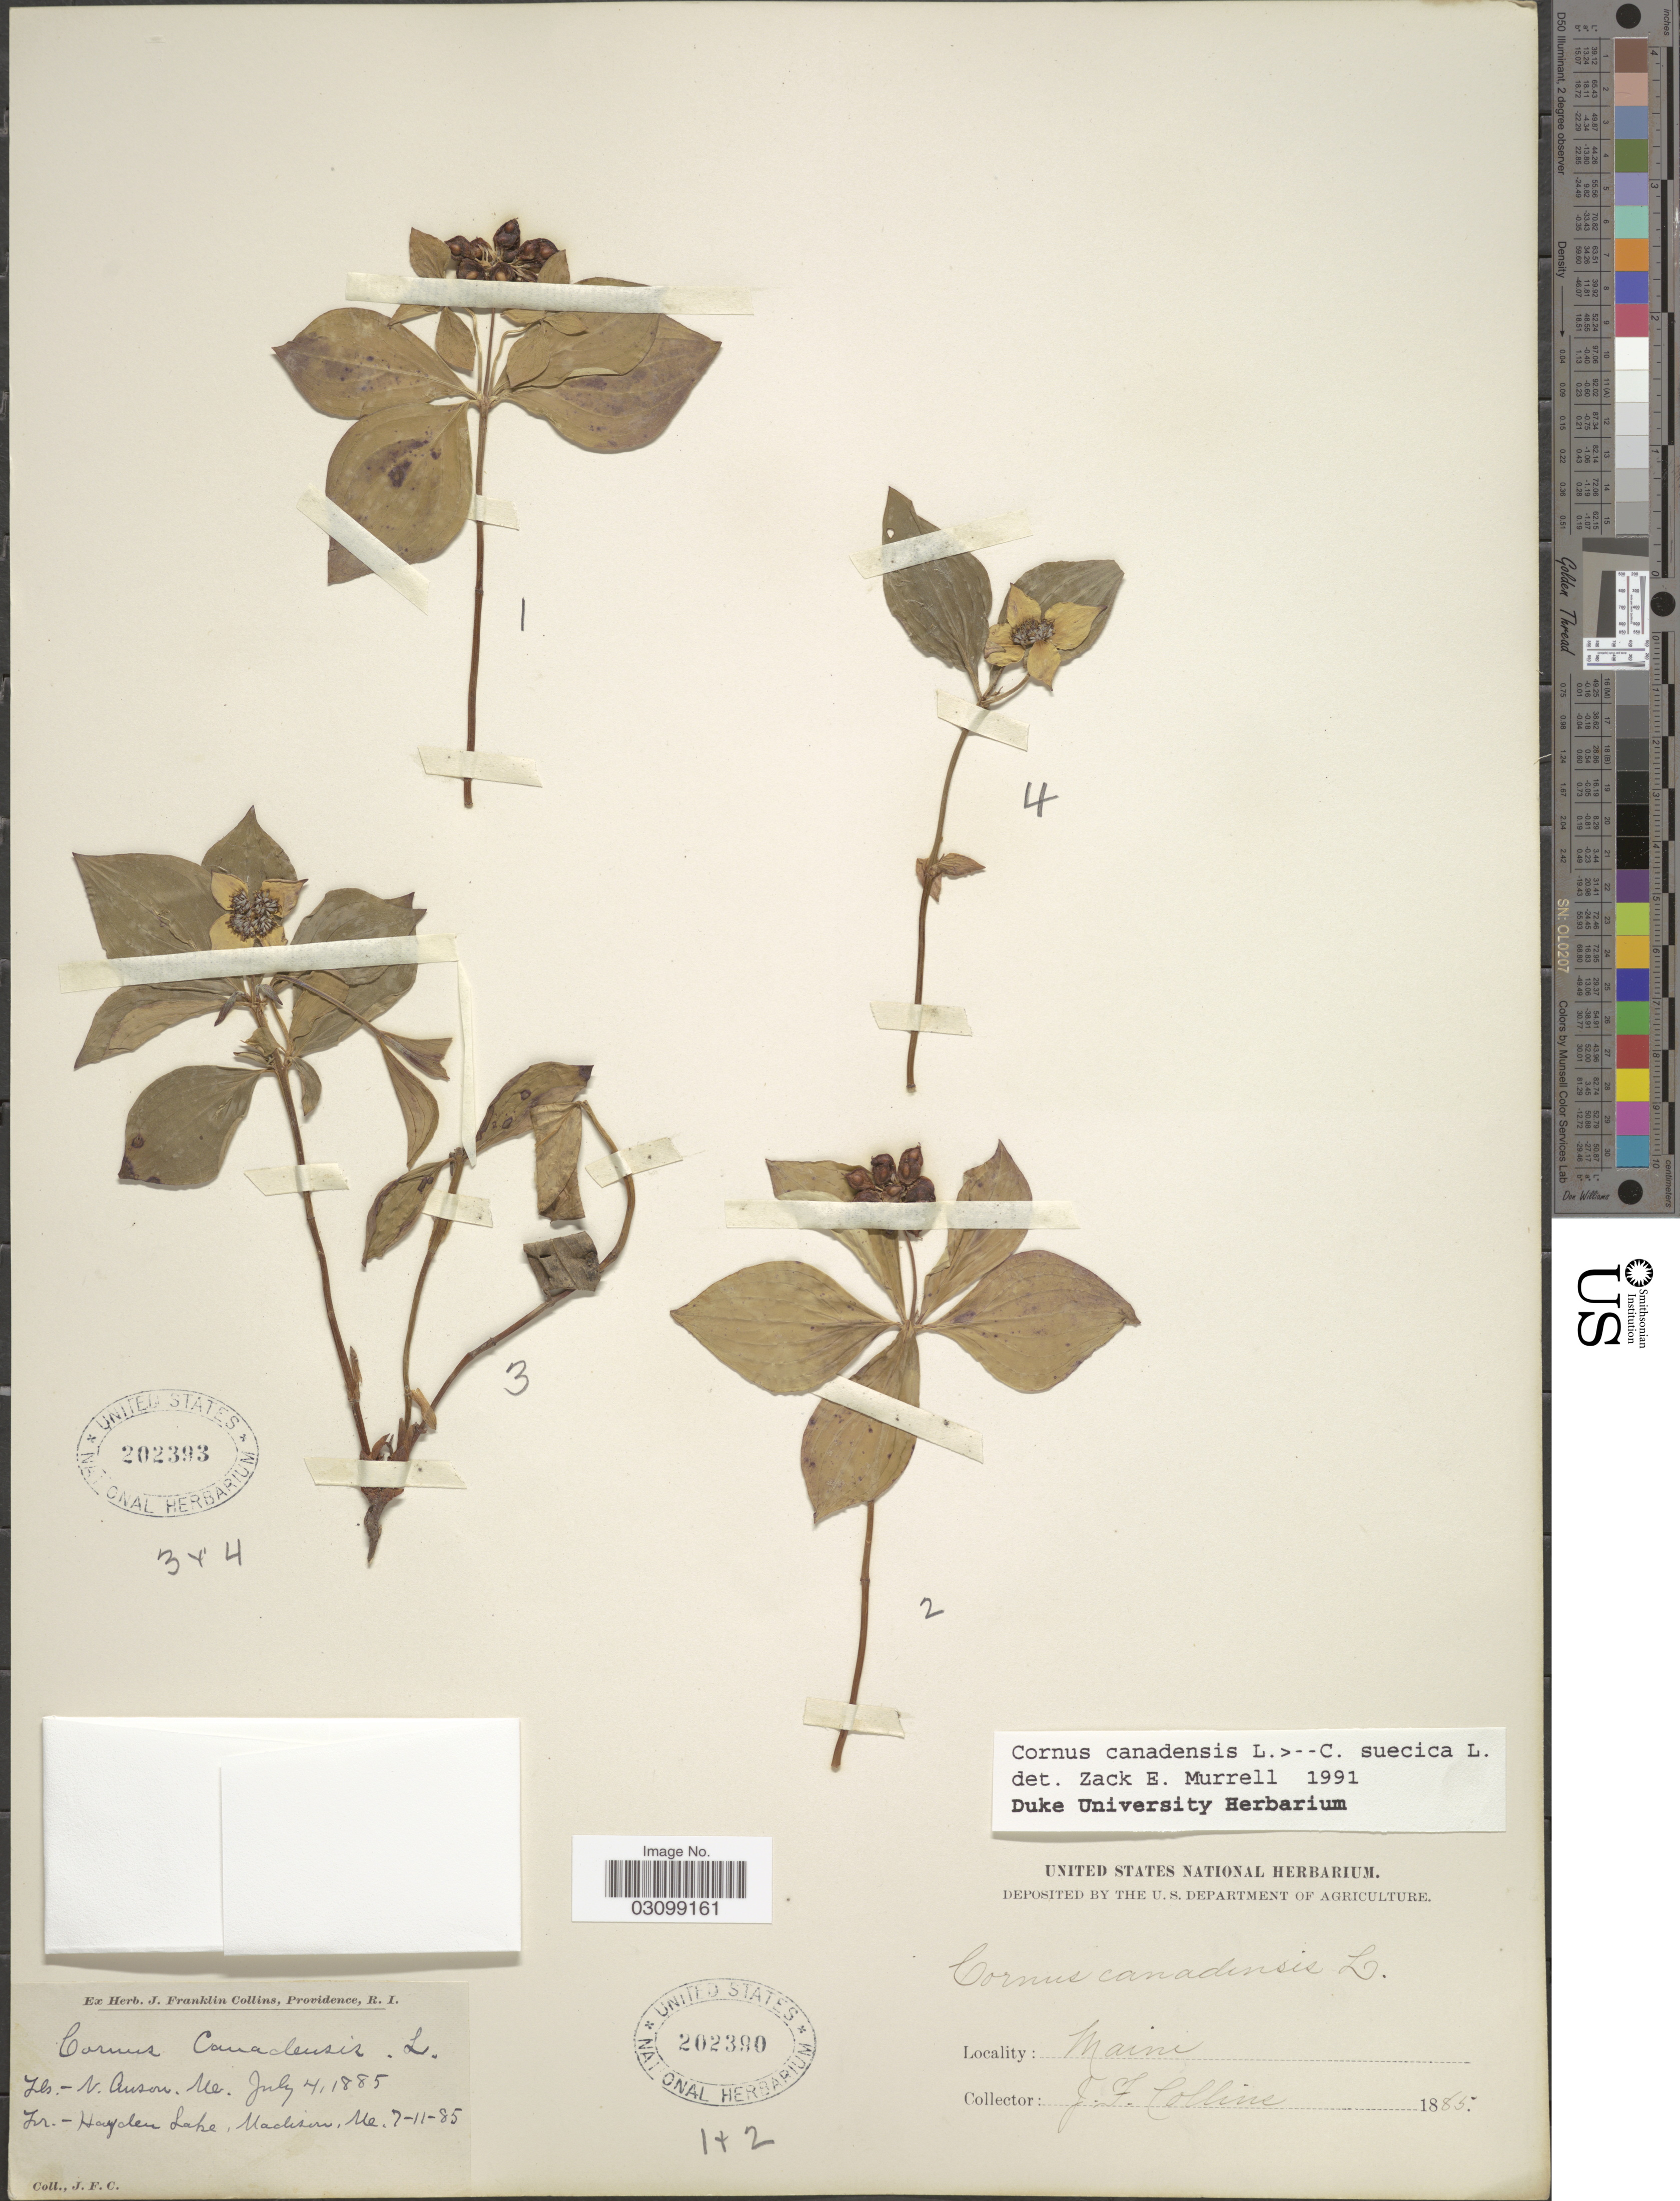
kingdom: Plantae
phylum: Tracheophyta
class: Magnoliopsida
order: Cornales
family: Cornaceae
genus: Cornus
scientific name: Cornus sp.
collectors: J. Collins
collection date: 1885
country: United States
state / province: Maine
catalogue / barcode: US 202390